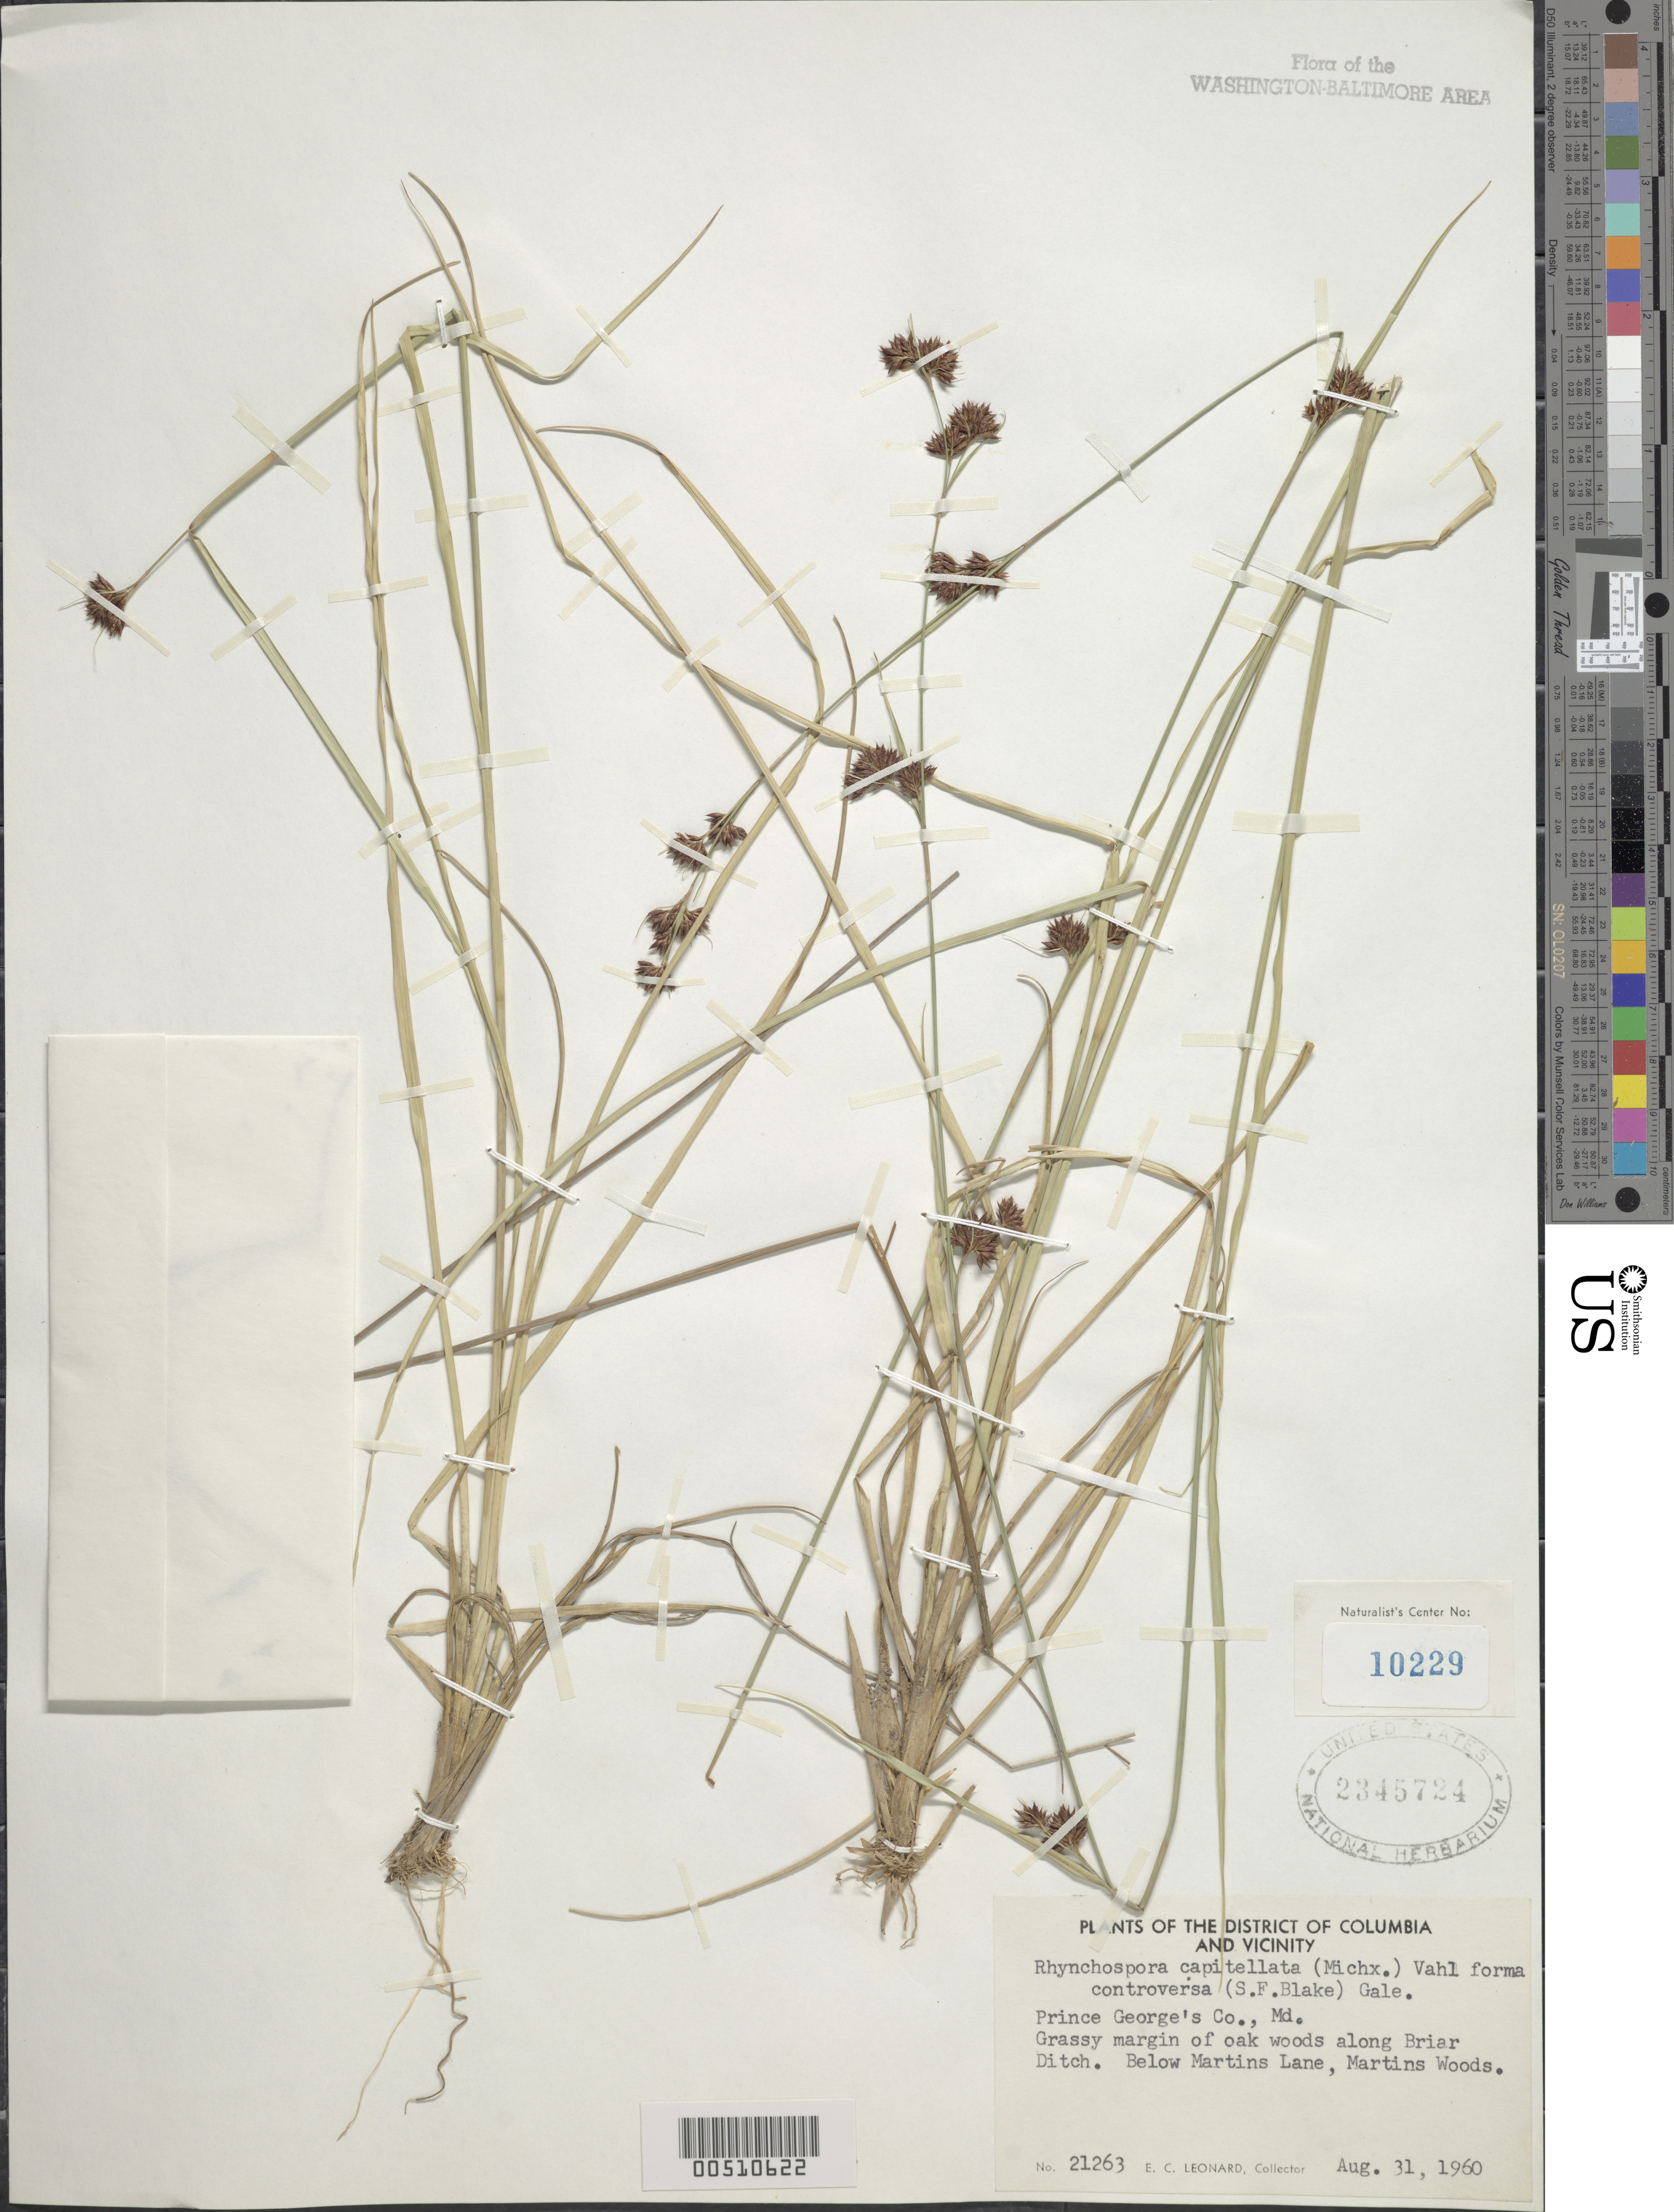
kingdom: Plantae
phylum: Tracheophyta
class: Liliopsida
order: Poales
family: Cyperaceae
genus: Rhynchospora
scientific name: Rhynchospora capitellata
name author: (Michx.) Vahl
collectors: E. C. Leonard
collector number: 21263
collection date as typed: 31 Aug 1960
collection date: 1960-08-31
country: United States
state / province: Maryland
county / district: Prince George's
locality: Along Briar Ditch, below Martins Lane, Martins Woods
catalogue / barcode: US 2345724